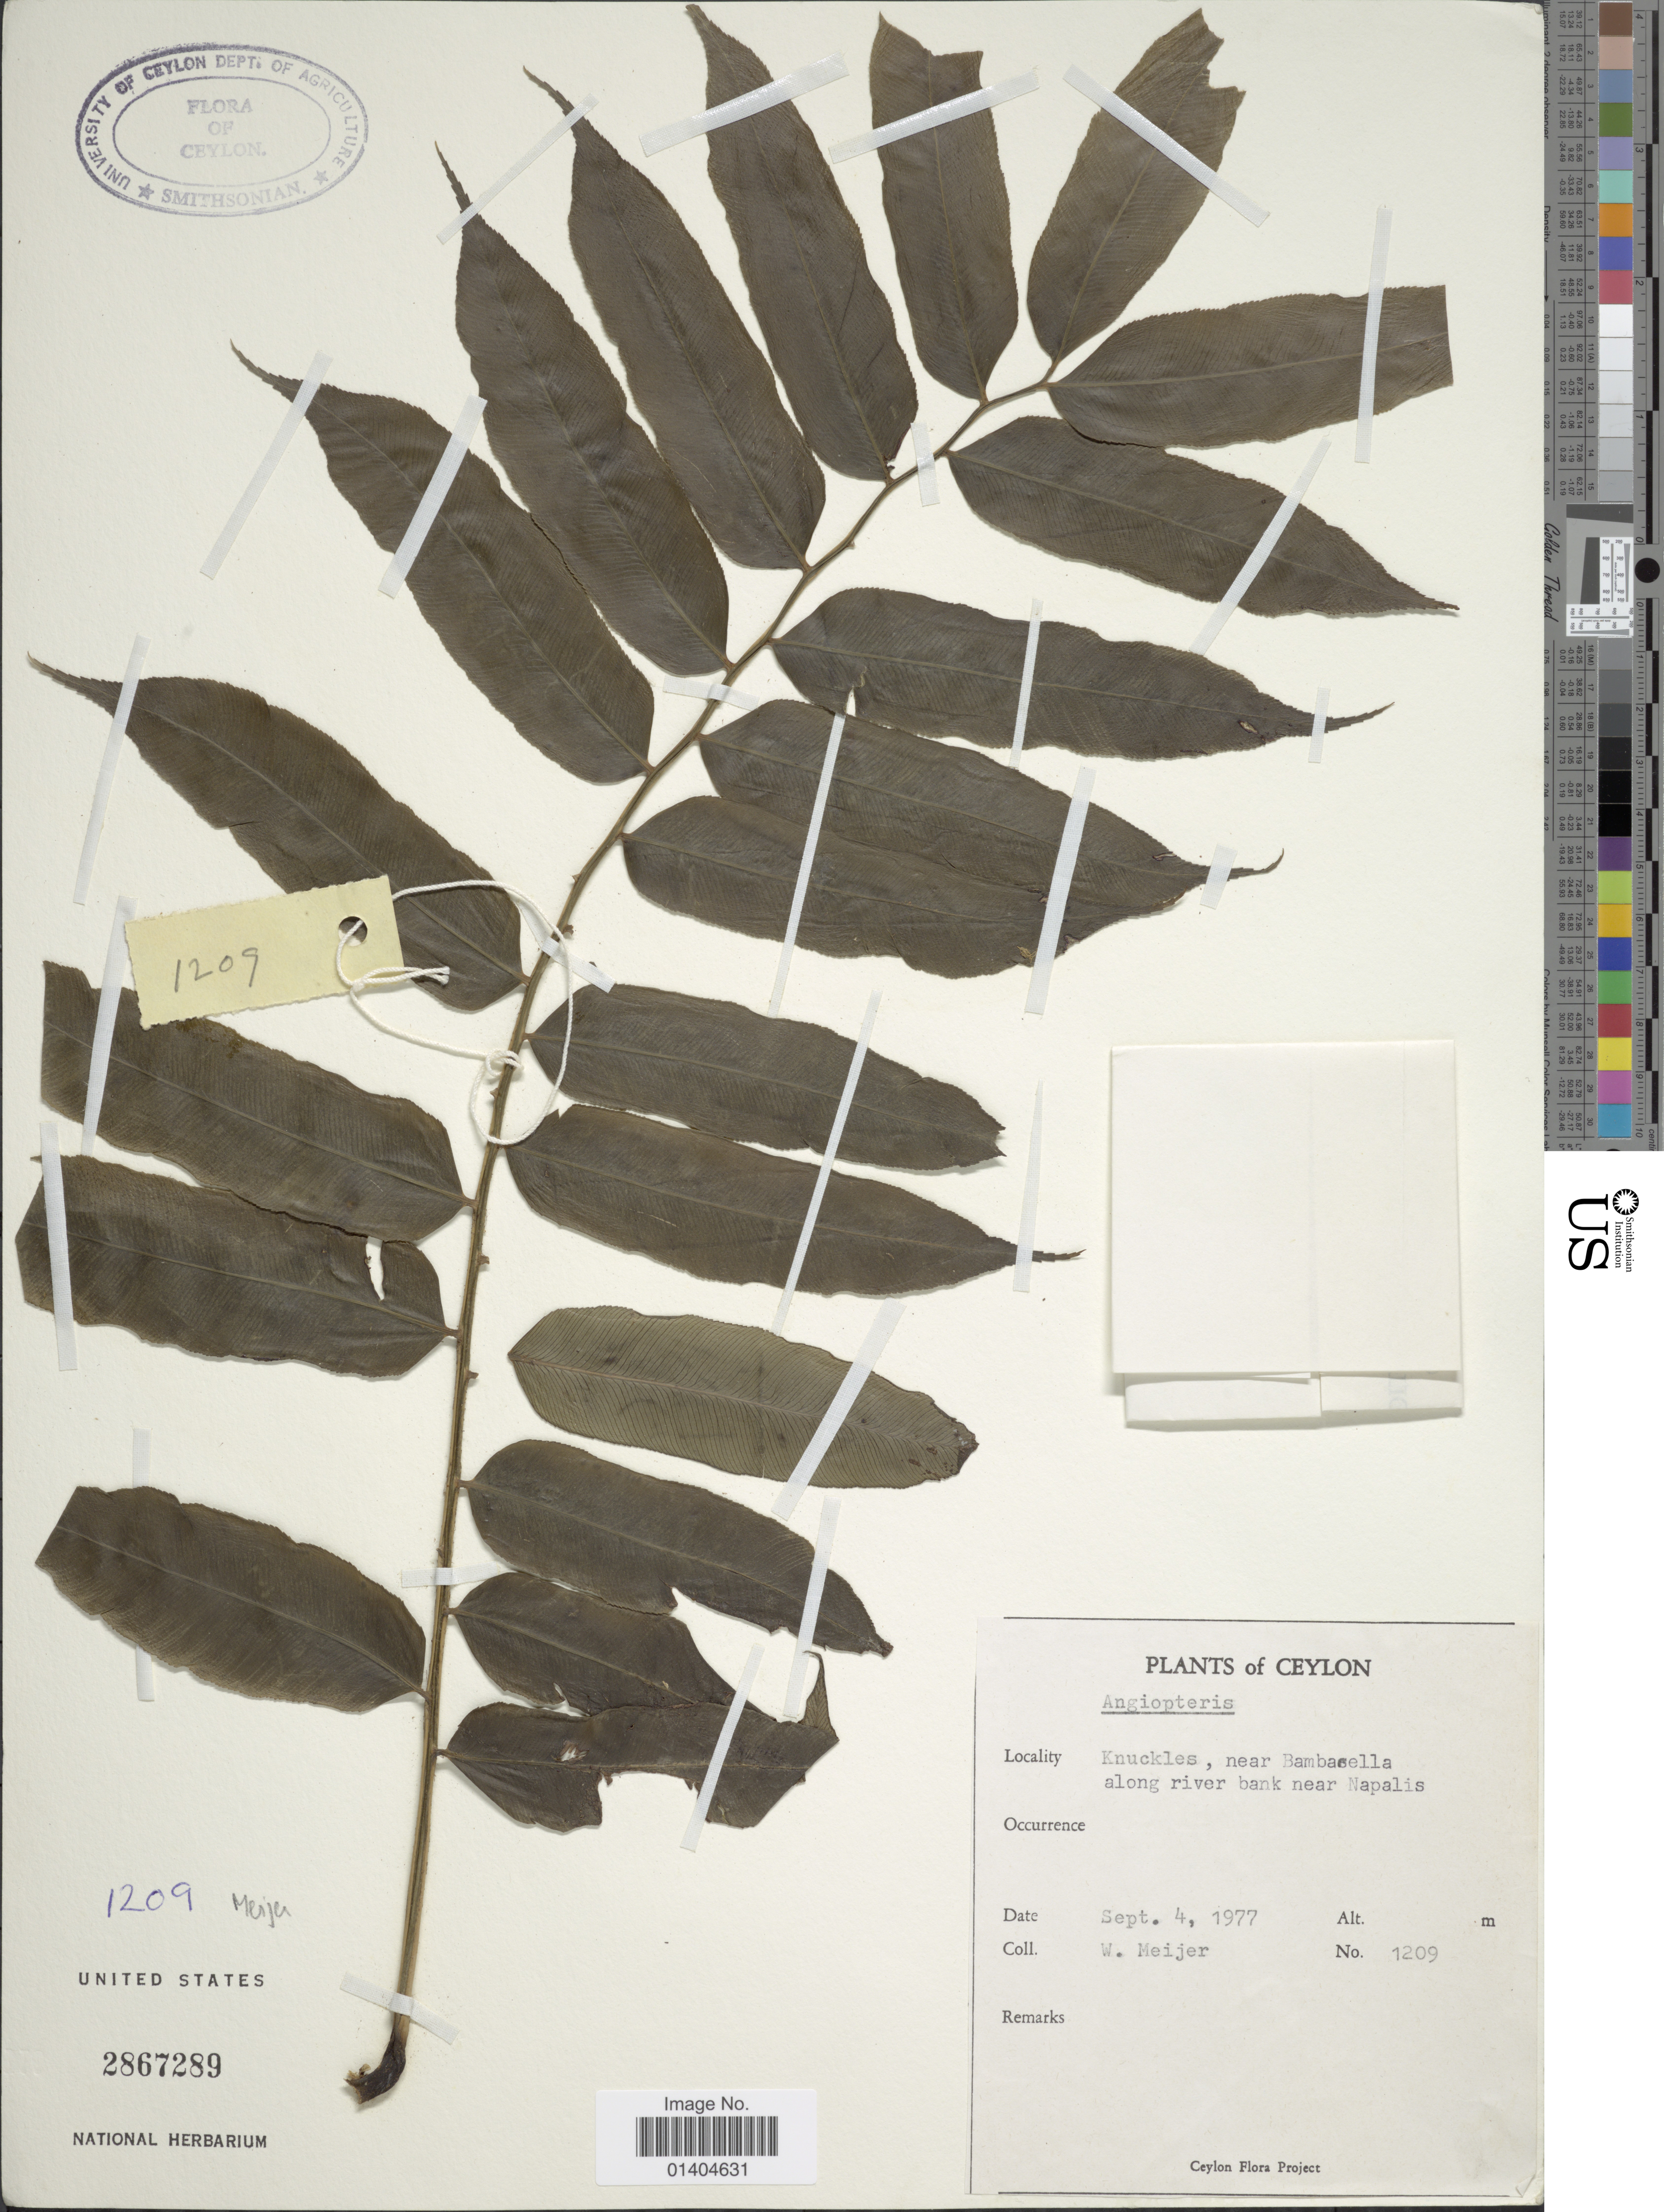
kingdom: Plantae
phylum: Tracheophyta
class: Polypodiopsida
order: Marattiales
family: Marattiaceae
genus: Angiopteris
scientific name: Angiopteris sp.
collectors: W. Meijer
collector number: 1209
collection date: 1977-09-04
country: Sri Lanka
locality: Ceylon. Knuckles, near Bambacella along river bank near Napalis.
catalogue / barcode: US 2867289